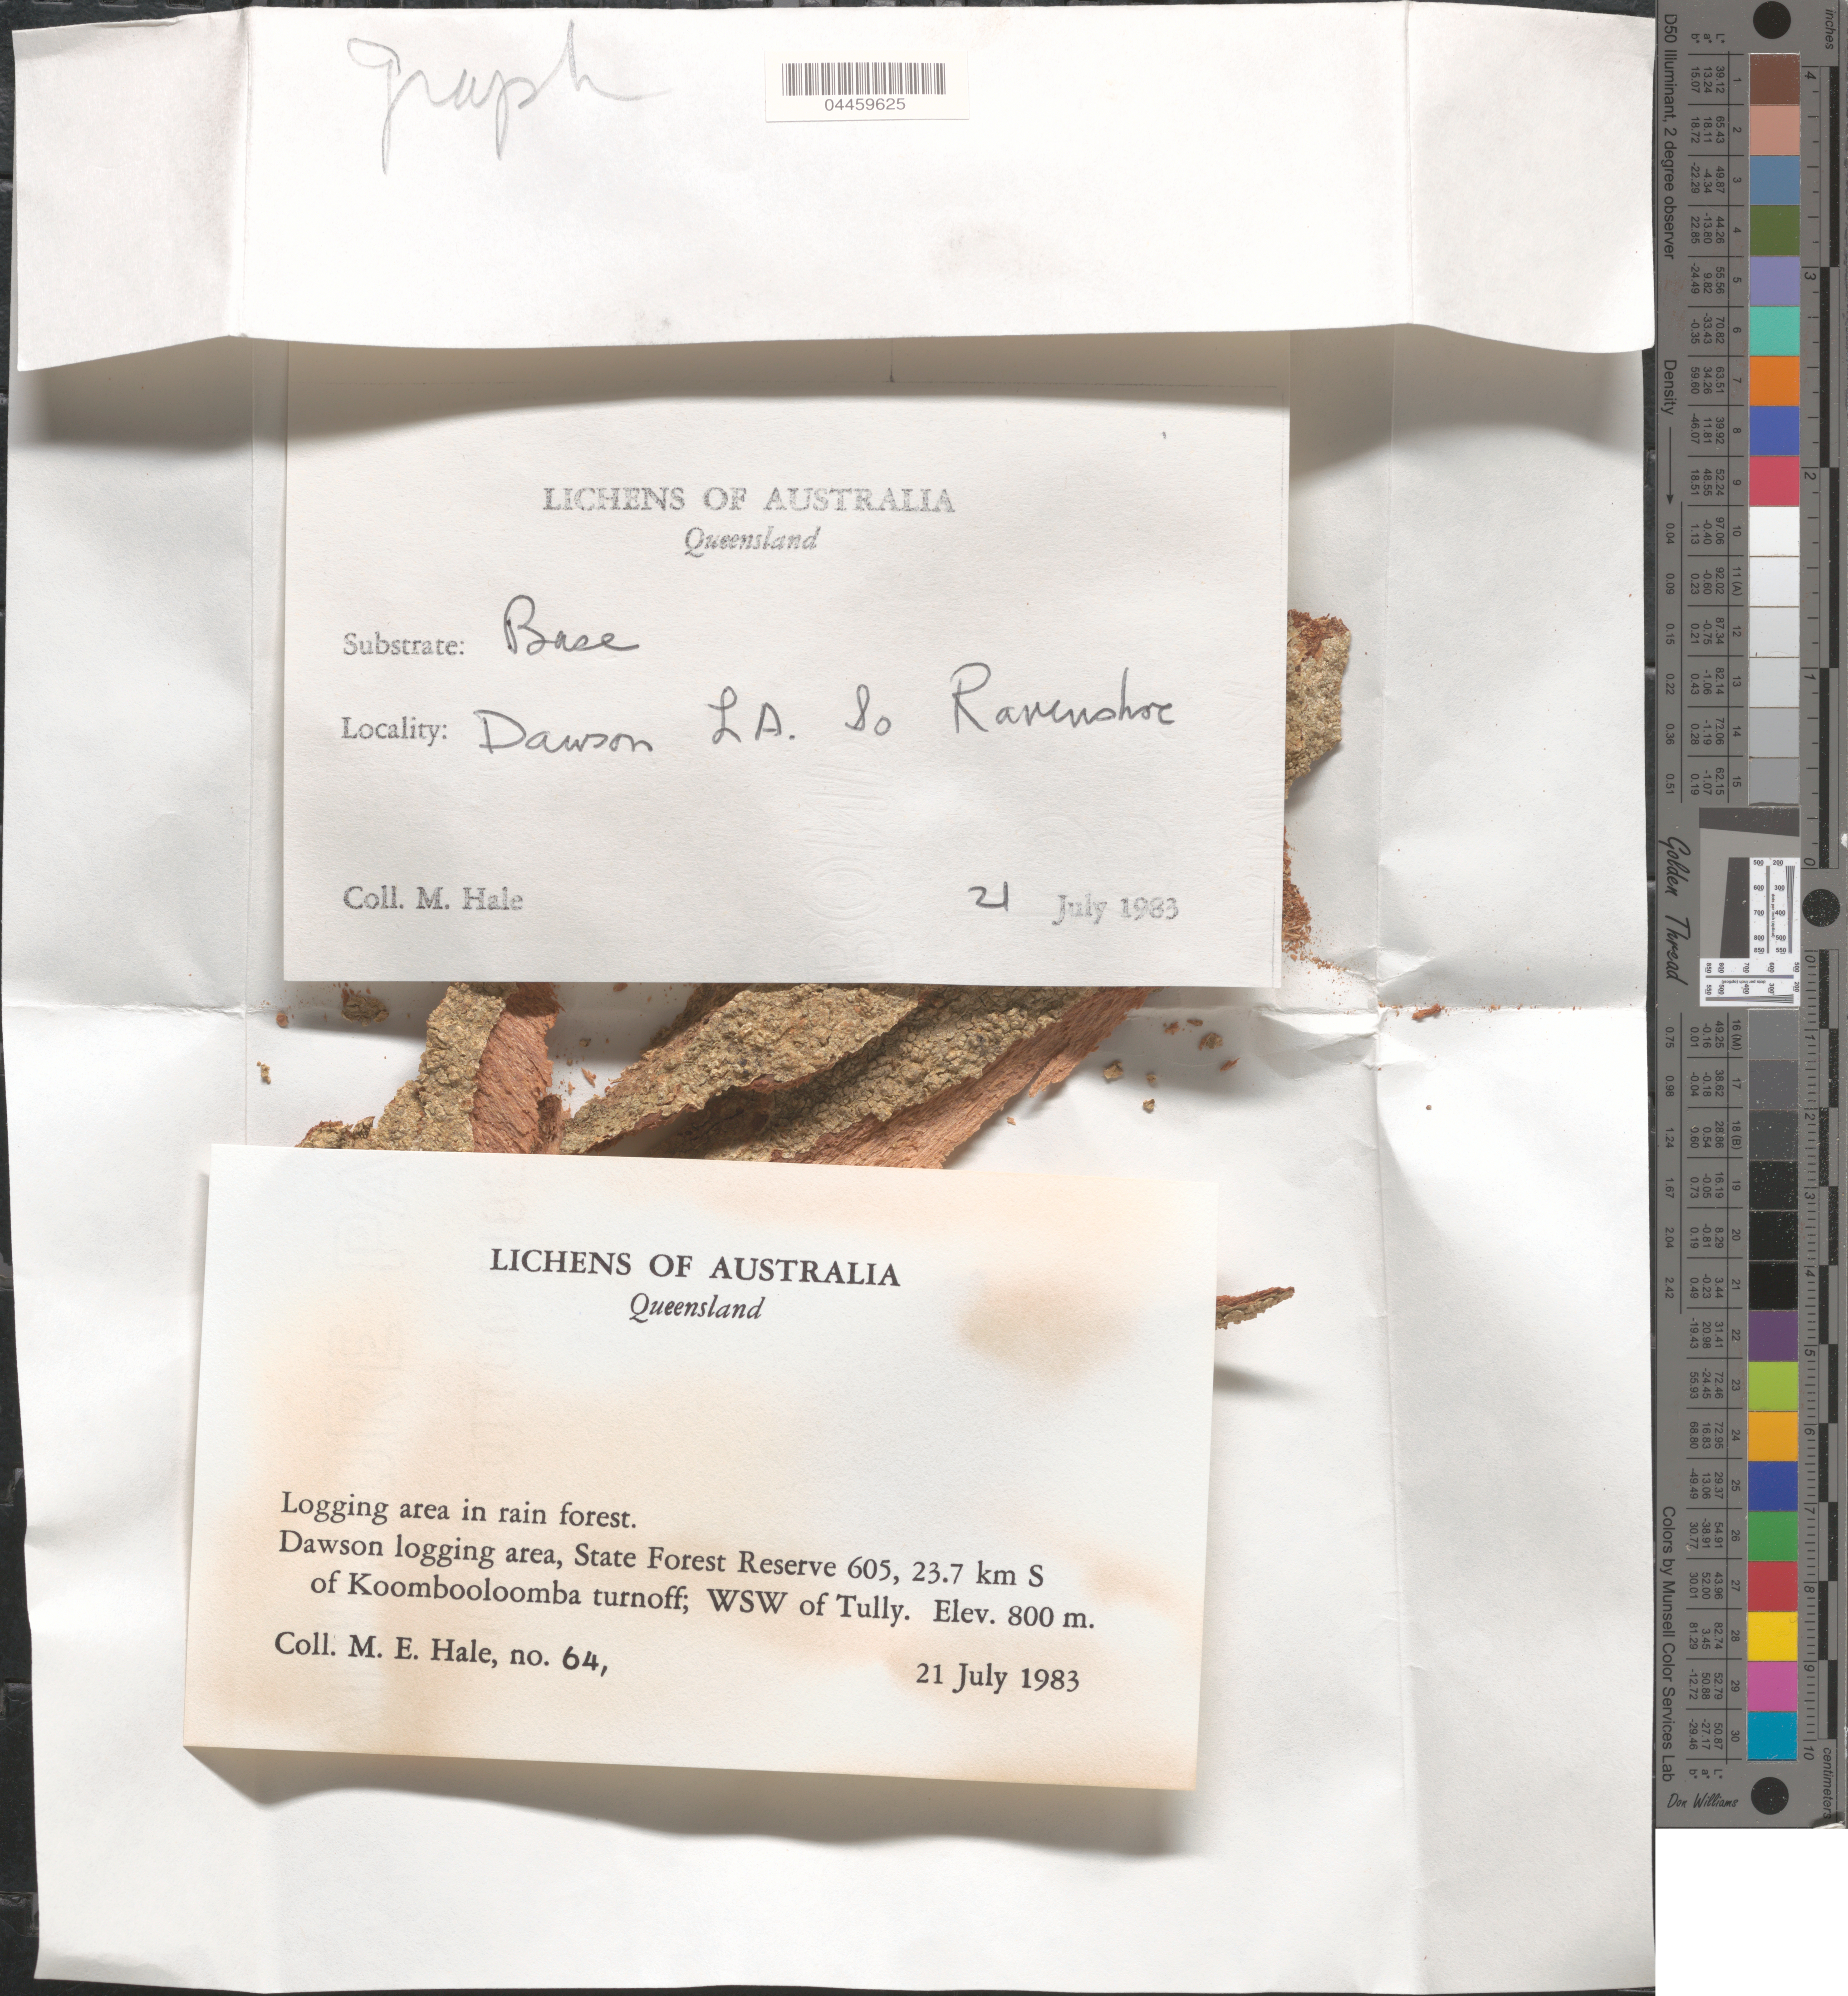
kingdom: Fungi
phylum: Ascomycota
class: Lecanoromycetes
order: Ostropales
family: Graphidaceae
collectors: M. Hale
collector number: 64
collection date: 1983-07-21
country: Australia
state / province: Queensland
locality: Dawson logging area, State Forest Reserve 605, 23.7 km S of Koombooloomba turnoff; WSW of Tully. Dawson LA. rp Ravenshoe.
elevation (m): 800